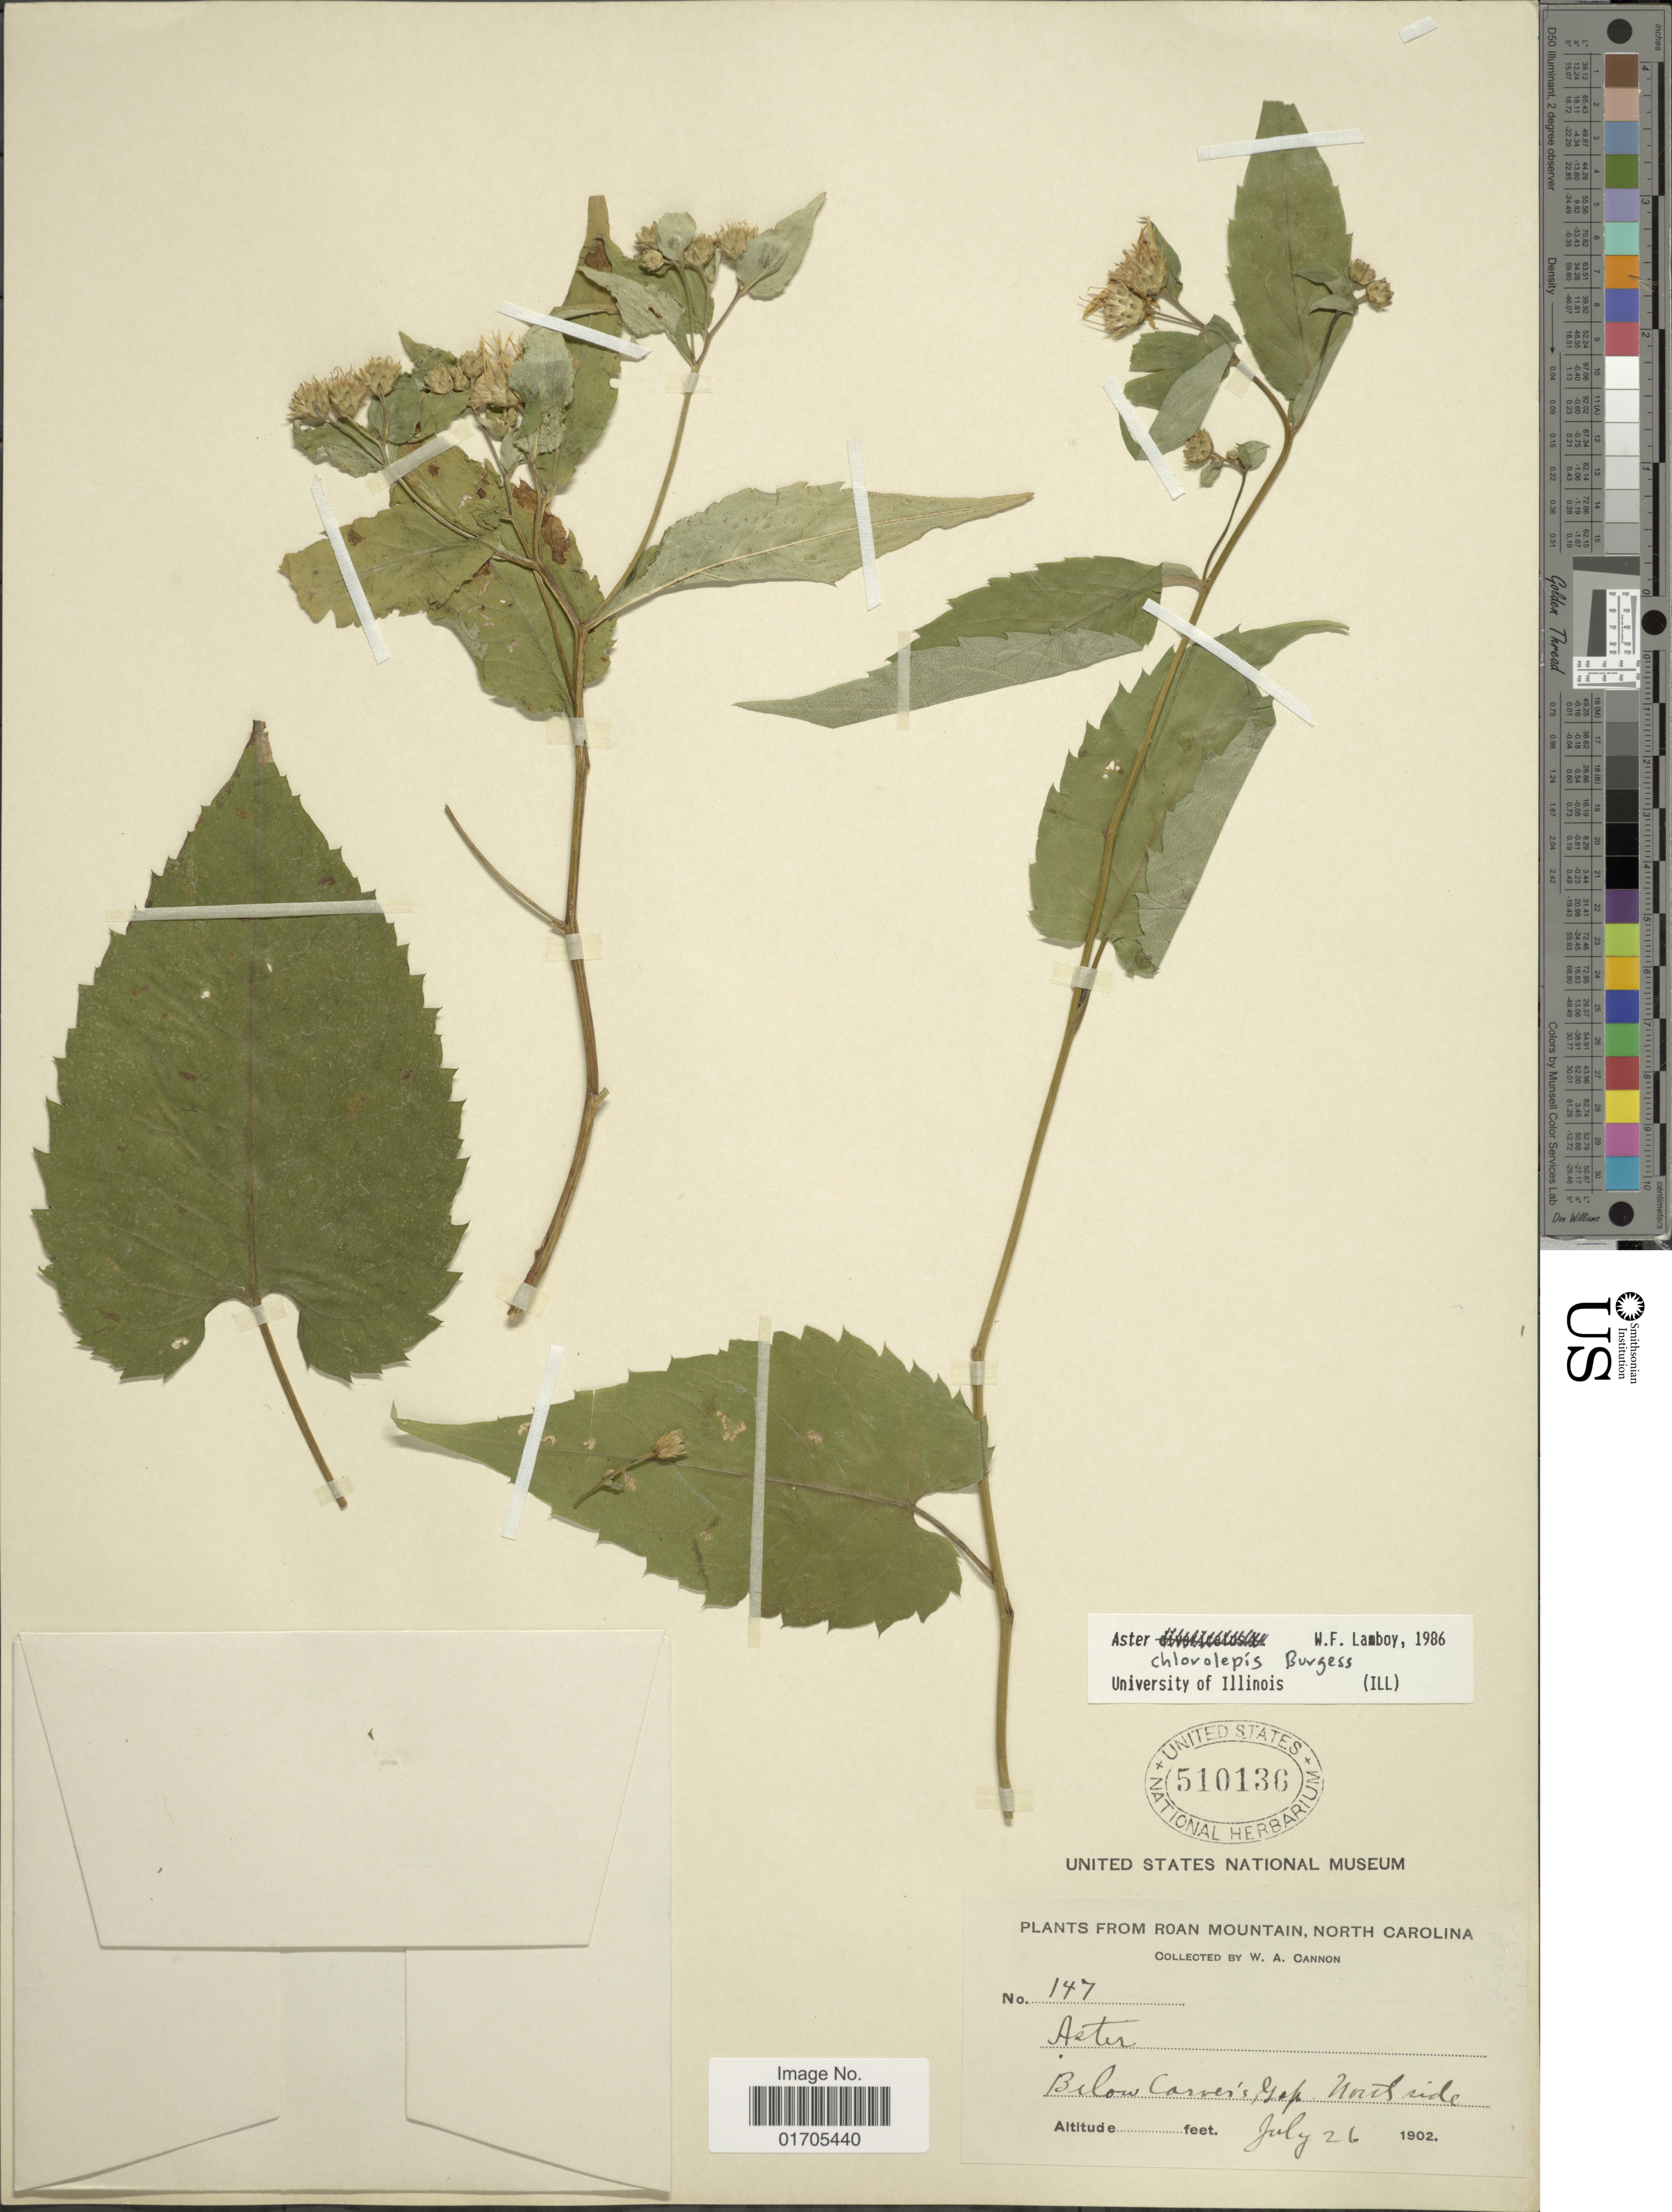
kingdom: Plantae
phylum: Tracheophyta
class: Magnoliopsida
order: Asterales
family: Asteraceae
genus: Eurybia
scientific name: Eurybia chlorolepis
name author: G.L. Nesom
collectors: W. Cannon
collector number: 147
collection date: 1902-07-26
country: United States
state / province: North Carolina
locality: Roan Mountain, North Carolina. Below Carver's Gap, North side.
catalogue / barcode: US 510136